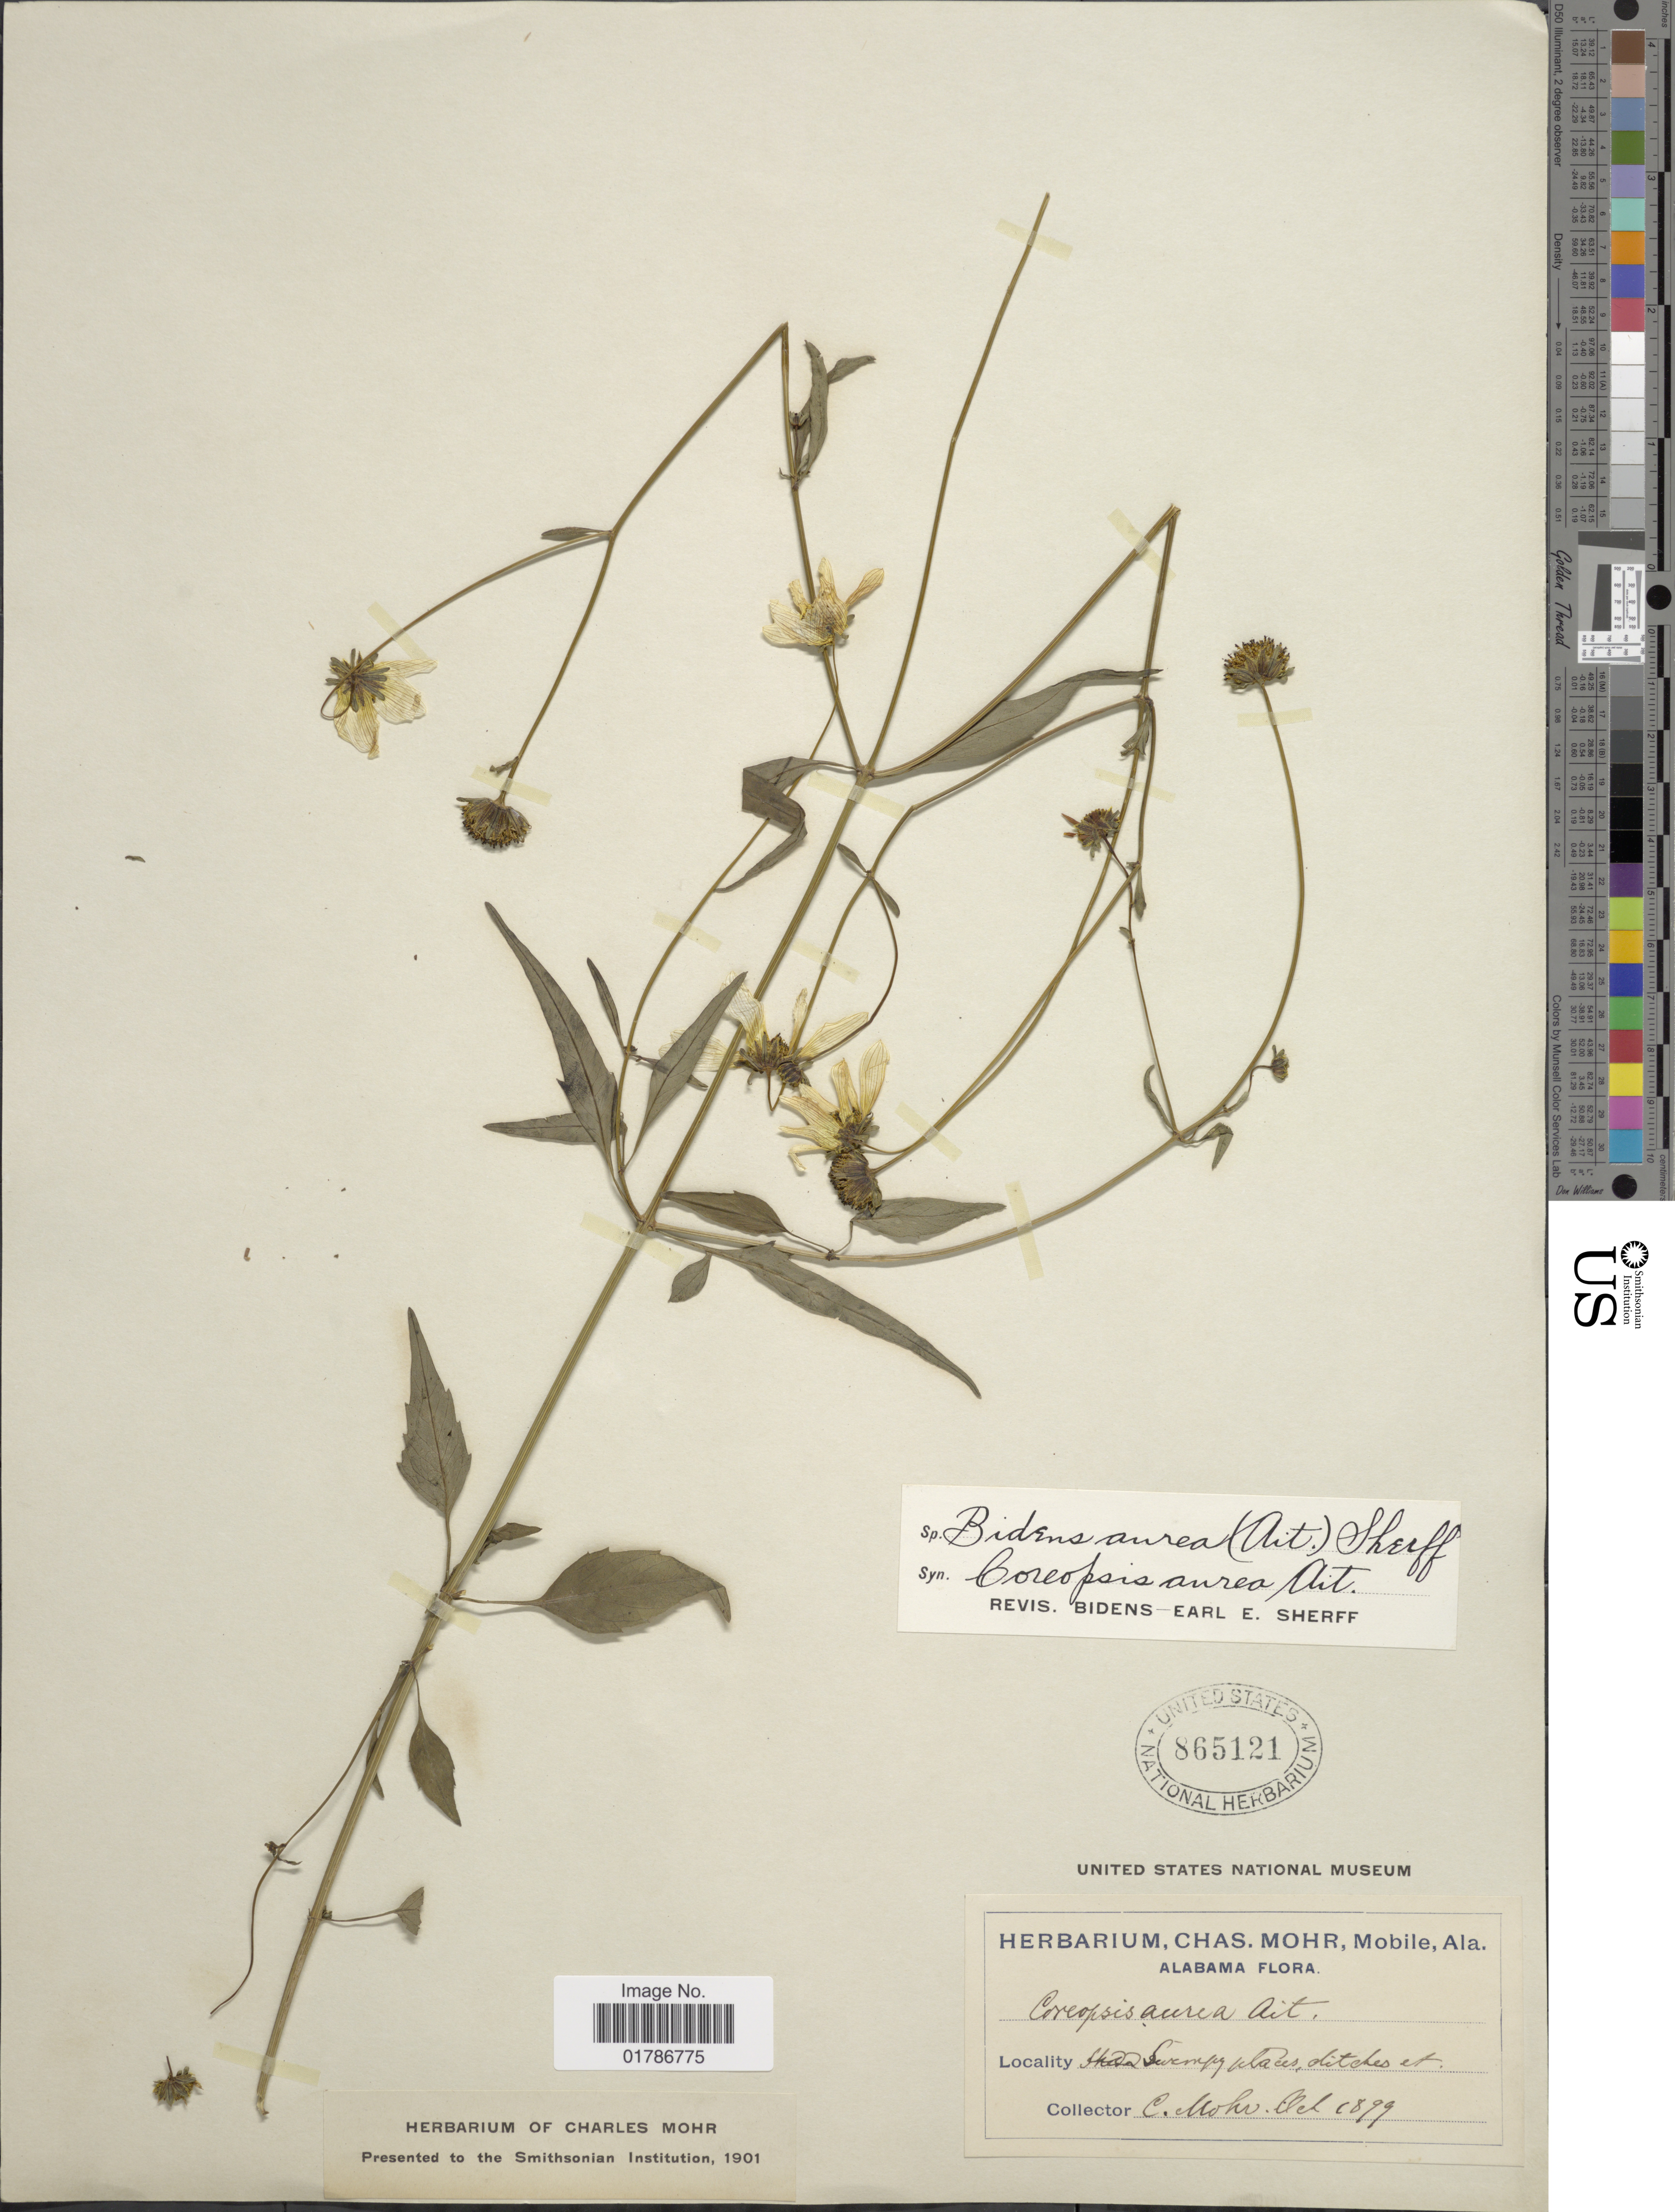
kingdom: Plantae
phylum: Tracheophyta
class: Magnoliopsida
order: Asterales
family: Asteraceae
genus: Bidens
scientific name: Bidens mitis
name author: (Michx.) Sherff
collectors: C. T. Mohr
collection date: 1899-10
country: United States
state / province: Alabama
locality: Swampy places, ditches et.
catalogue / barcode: US 865121